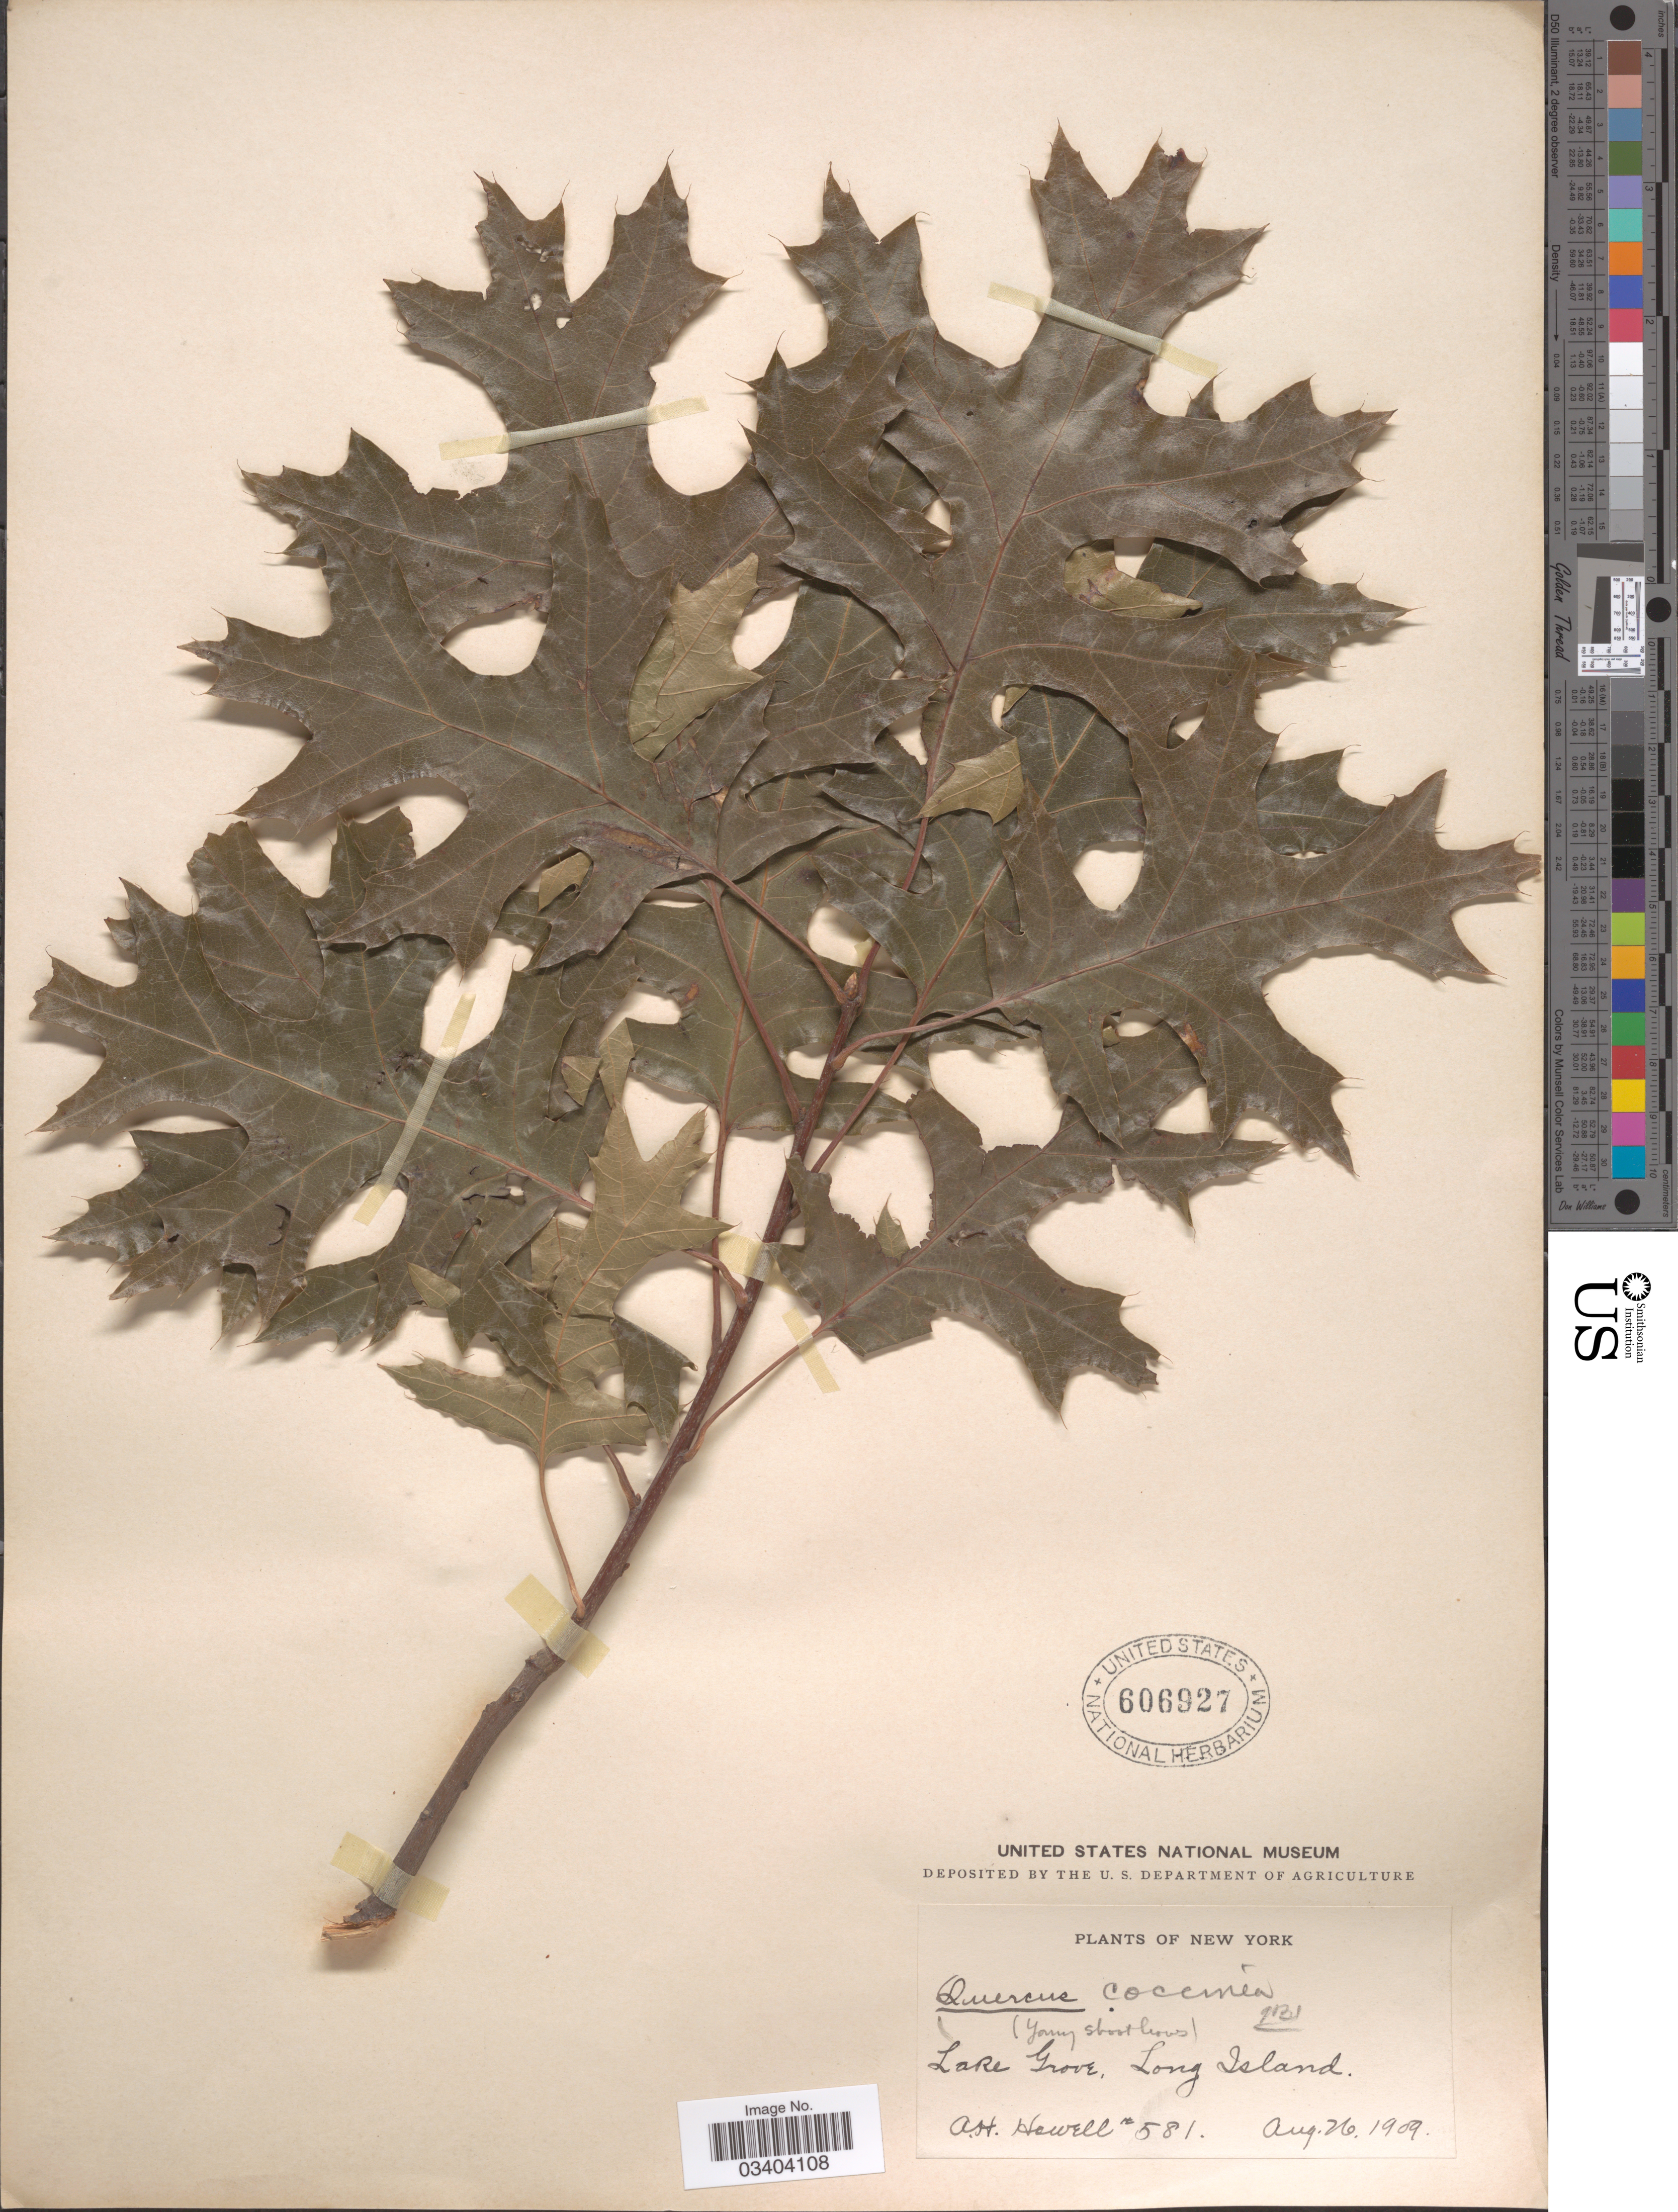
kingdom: Plantae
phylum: Tracheophyta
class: Magnoliopsida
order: Fagales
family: Fagaceae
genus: Quercus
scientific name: Quercus coccinea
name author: Münchh.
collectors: A. Howell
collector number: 581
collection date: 1909-08-26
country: United States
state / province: New York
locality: Lake Grove, Long Island.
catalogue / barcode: US 606927